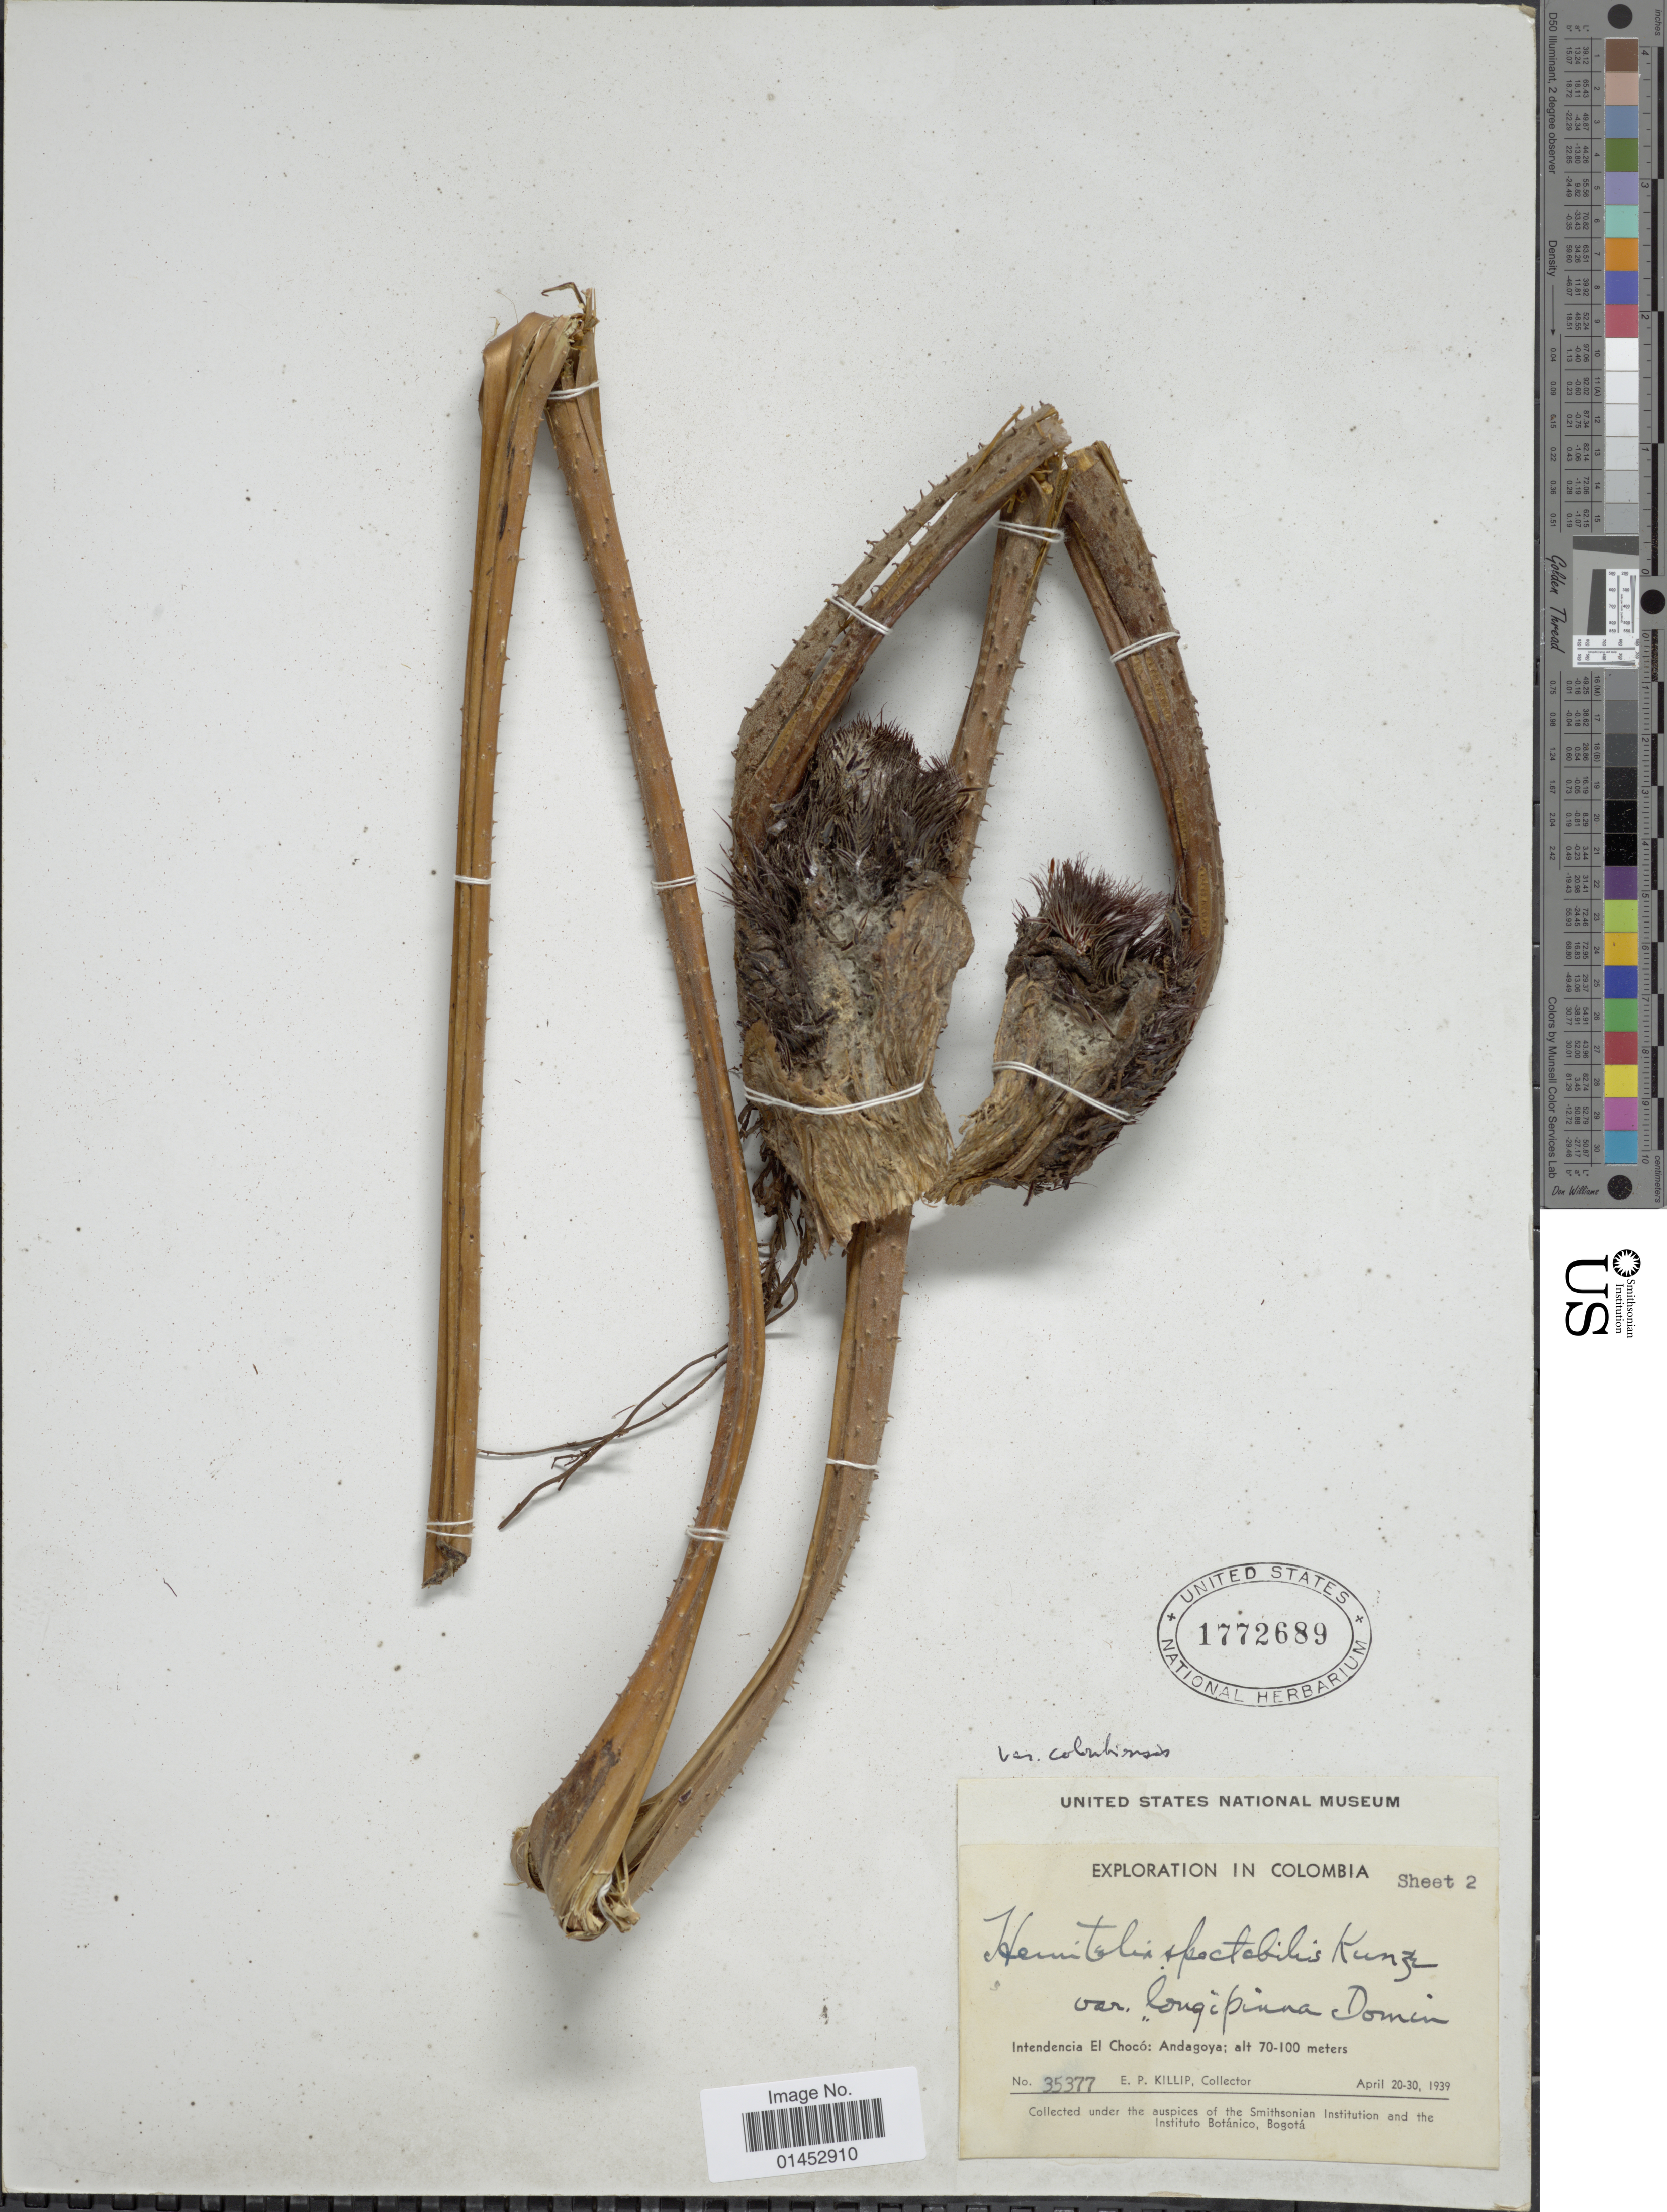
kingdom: Plantae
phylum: Tracheophyta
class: Polypodiopsida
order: Cyatheales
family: Cyatheaceae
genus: Cyathea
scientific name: Cyathea spectabilis var. colombiana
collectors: E. P. Killip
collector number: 35377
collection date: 1939-04-20/1939-04-30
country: Colombia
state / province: Chocó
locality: Intendencia El Chocó: Andagoya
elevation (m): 70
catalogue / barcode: US 1772689